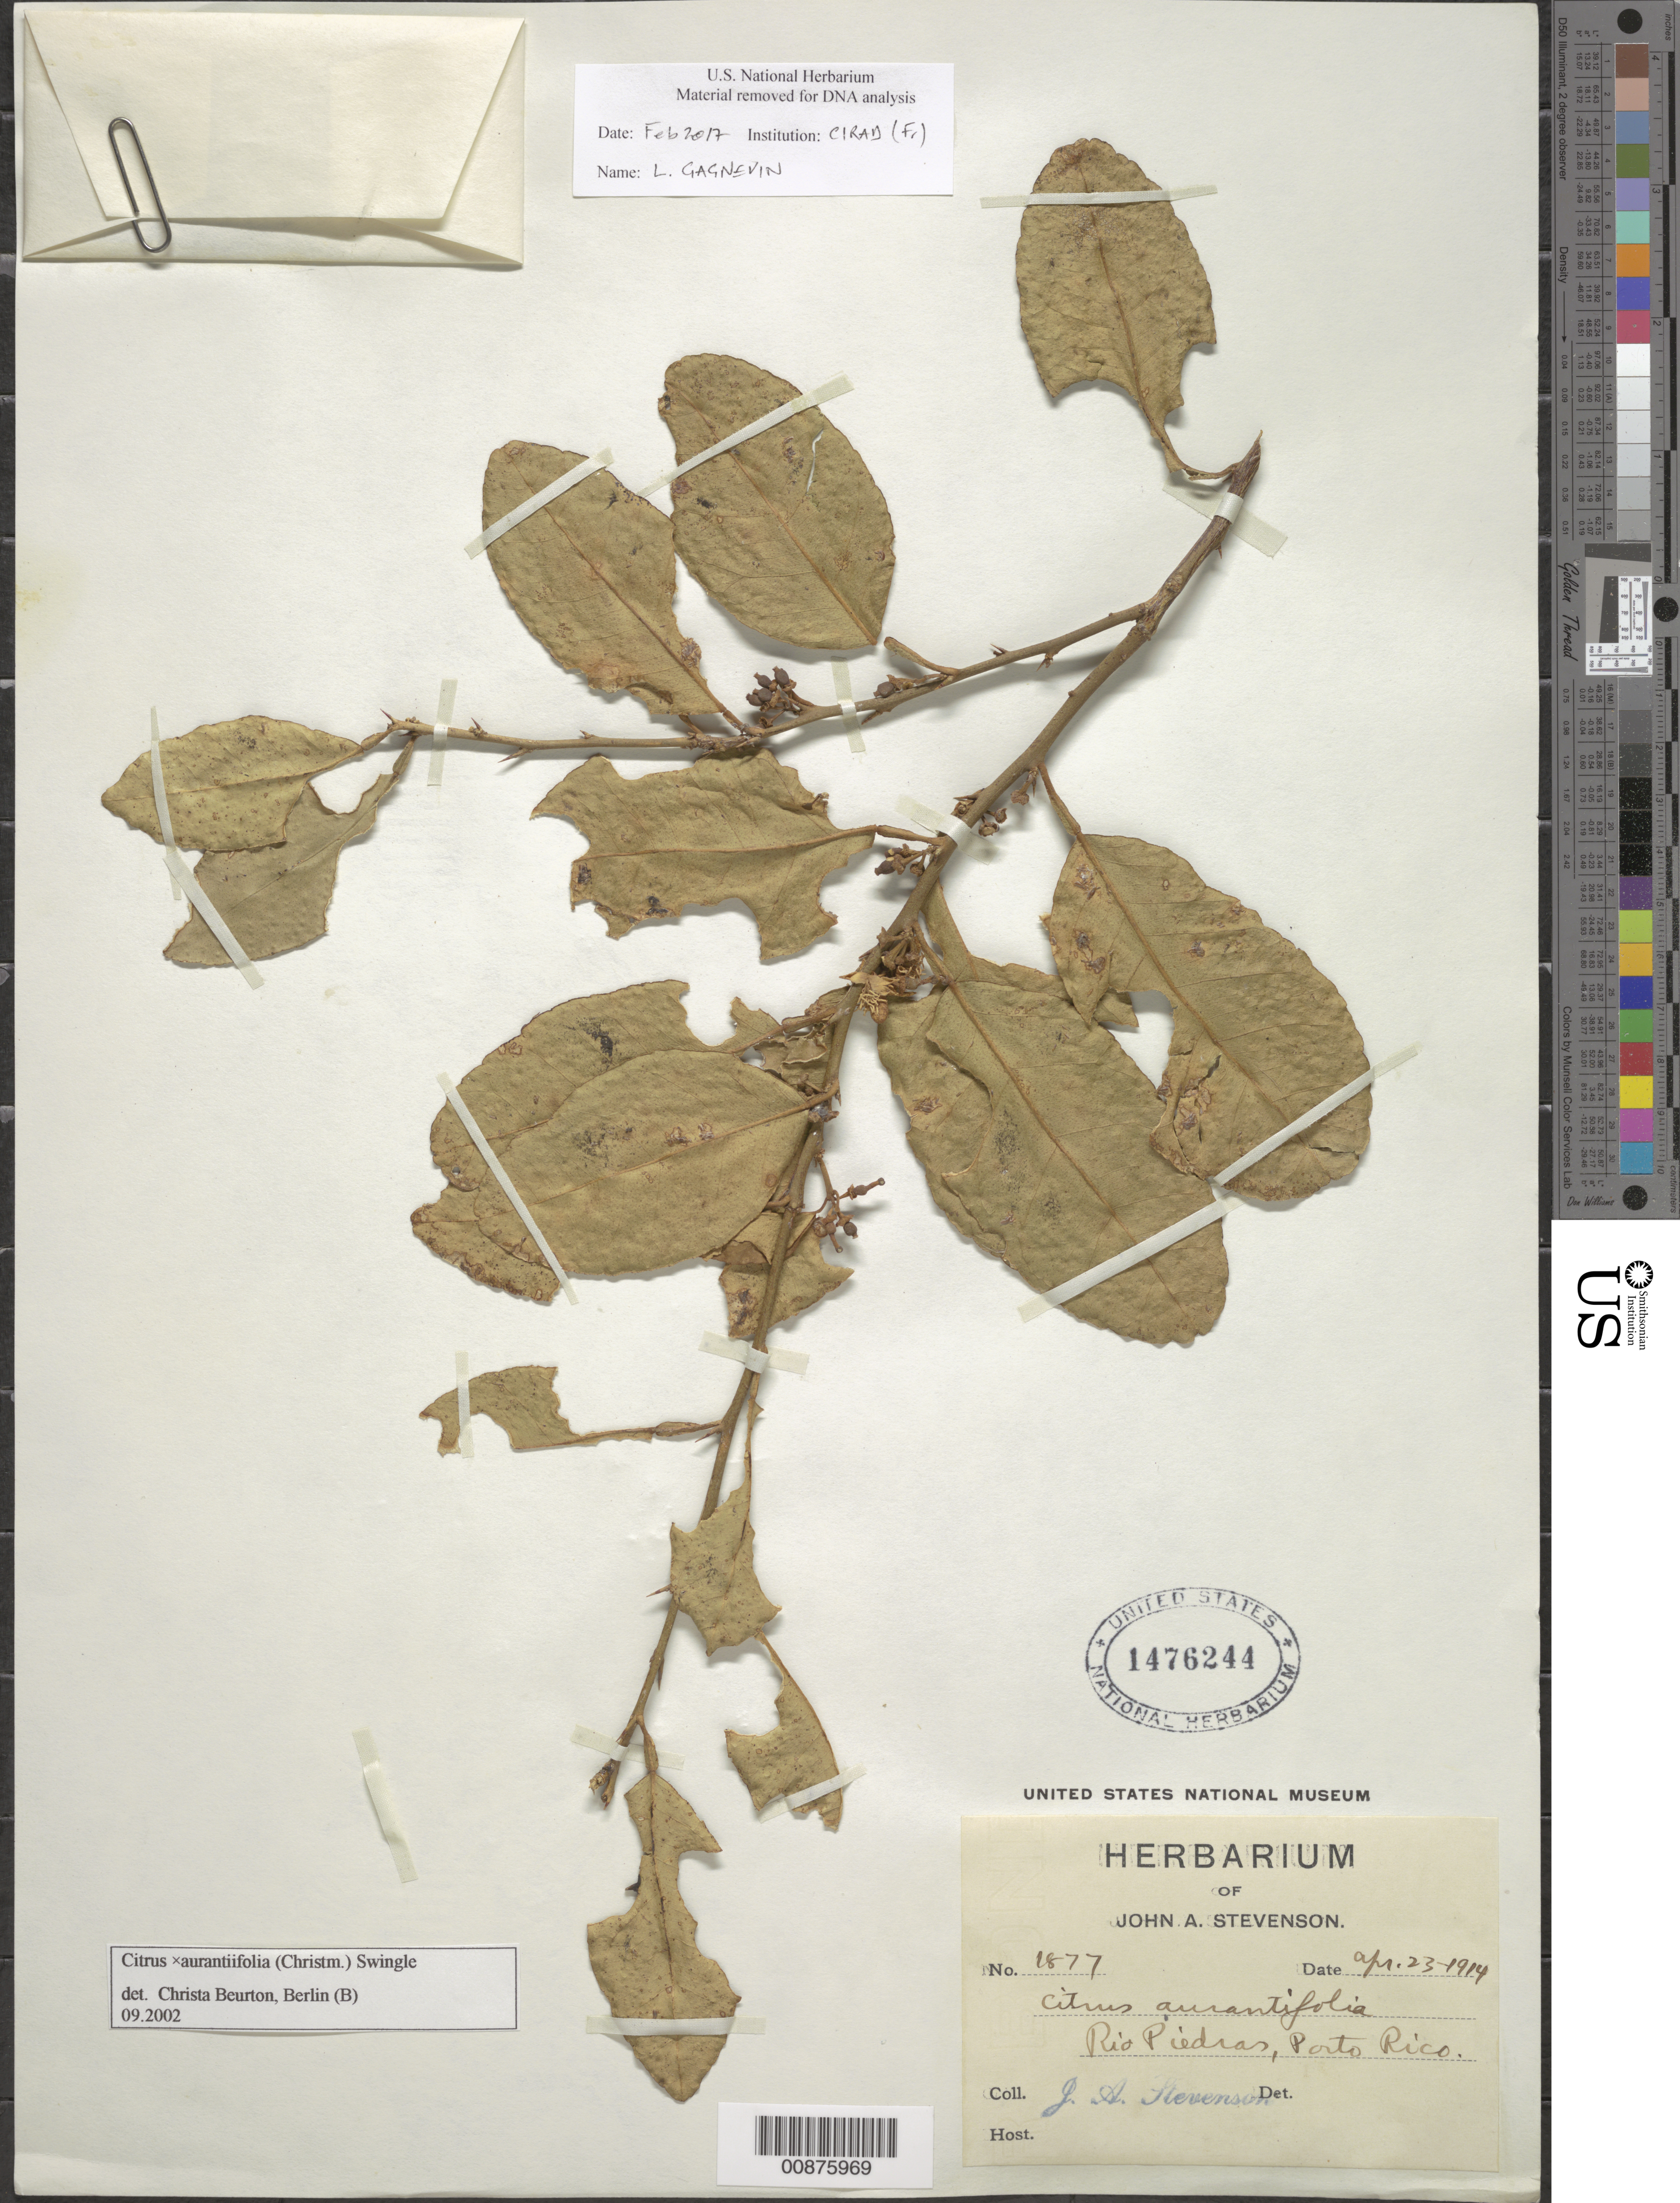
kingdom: Plantae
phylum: Tracheophyta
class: Magnoliopsida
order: Sapindales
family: Rutaceae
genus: Citrus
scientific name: Citrus maxima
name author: (Burm.) Merr.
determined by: Beurton, C.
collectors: J. Stevenson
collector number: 1877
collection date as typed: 23 Apr 1914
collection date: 1914-04-23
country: Puerto Rico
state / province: San Juan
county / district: Río Piedras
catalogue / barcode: US 1476244